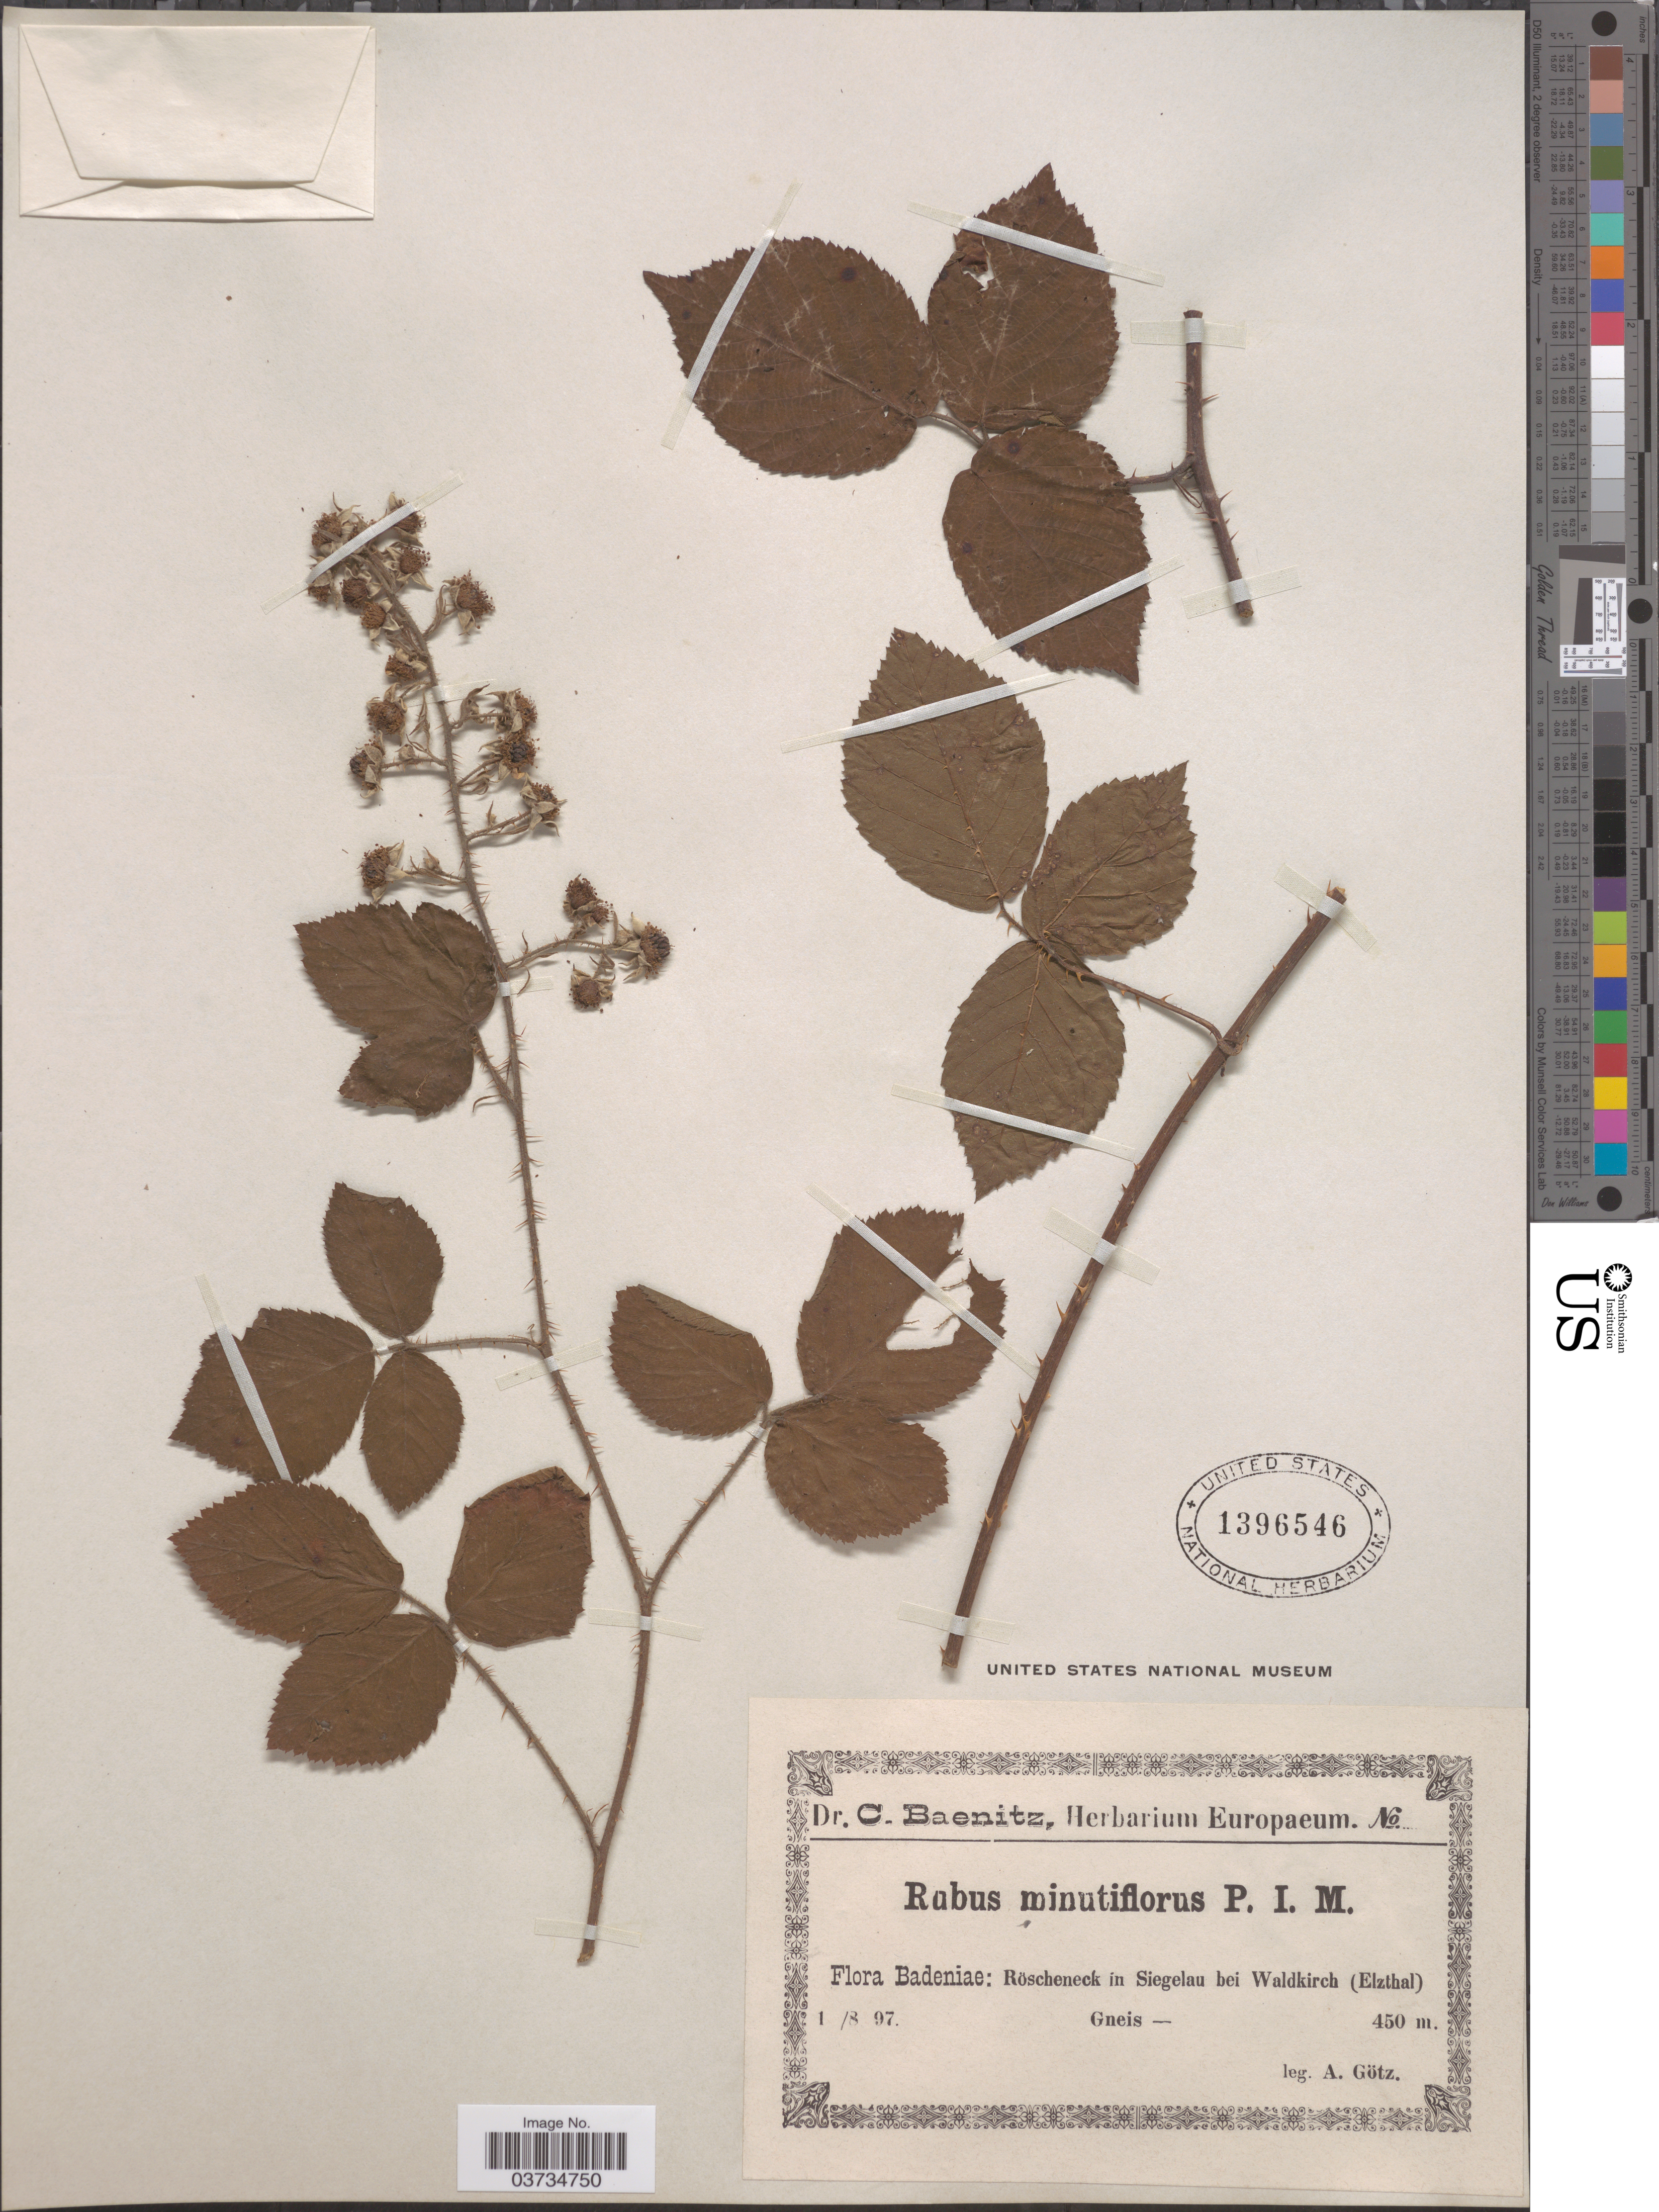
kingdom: Plantae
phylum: Tracheophyta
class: Magnoliopsida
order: Rosales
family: Rosaceae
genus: Rubus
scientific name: Rubus minutiflorus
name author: P.J. Müll.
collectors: A. Götz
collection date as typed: Transcribed d/m/y: 1/8/97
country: Germany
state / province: Baden-Württemberg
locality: Badeniae: Röscheneck in Siegelau bei Waldkirch (Elzthal).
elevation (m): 450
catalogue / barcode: US 1396546